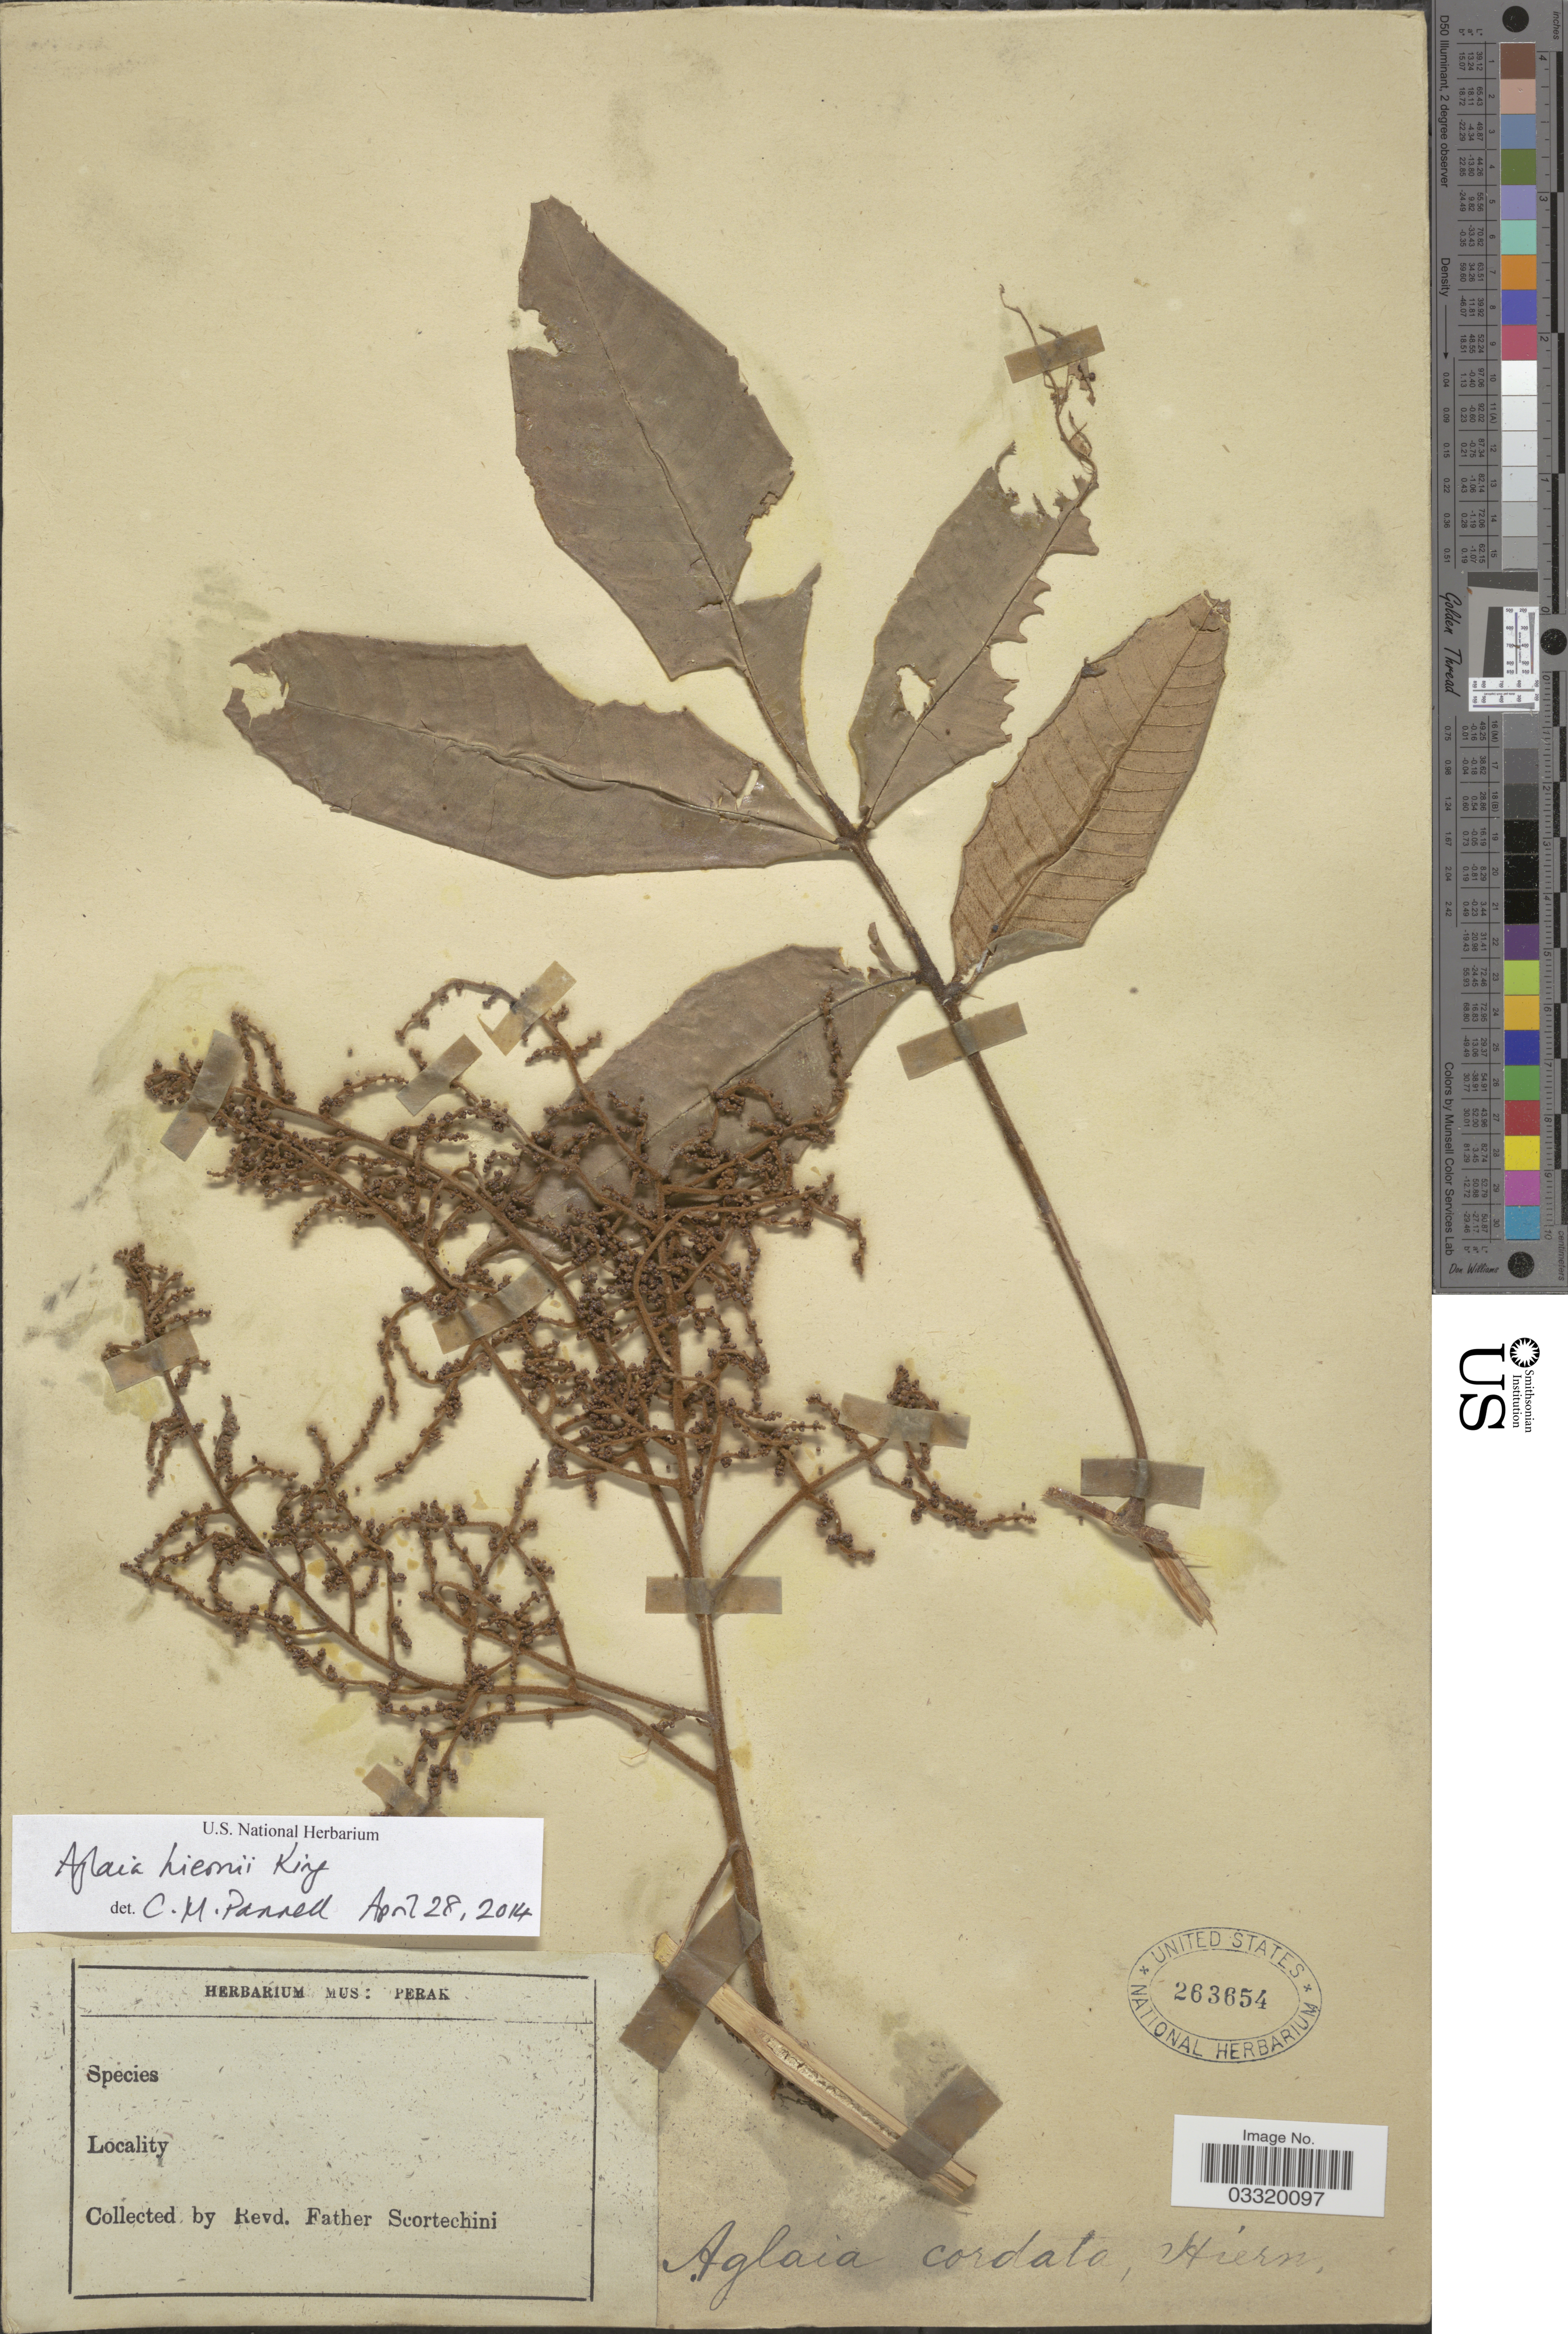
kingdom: Plantae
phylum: Tracheophyta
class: Magnoliopsida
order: Sapindales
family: Meliaceae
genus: Aglaia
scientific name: Aglaia hiernii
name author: King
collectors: Fr. Scortechini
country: Malaysia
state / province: Perak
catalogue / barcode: US 263654